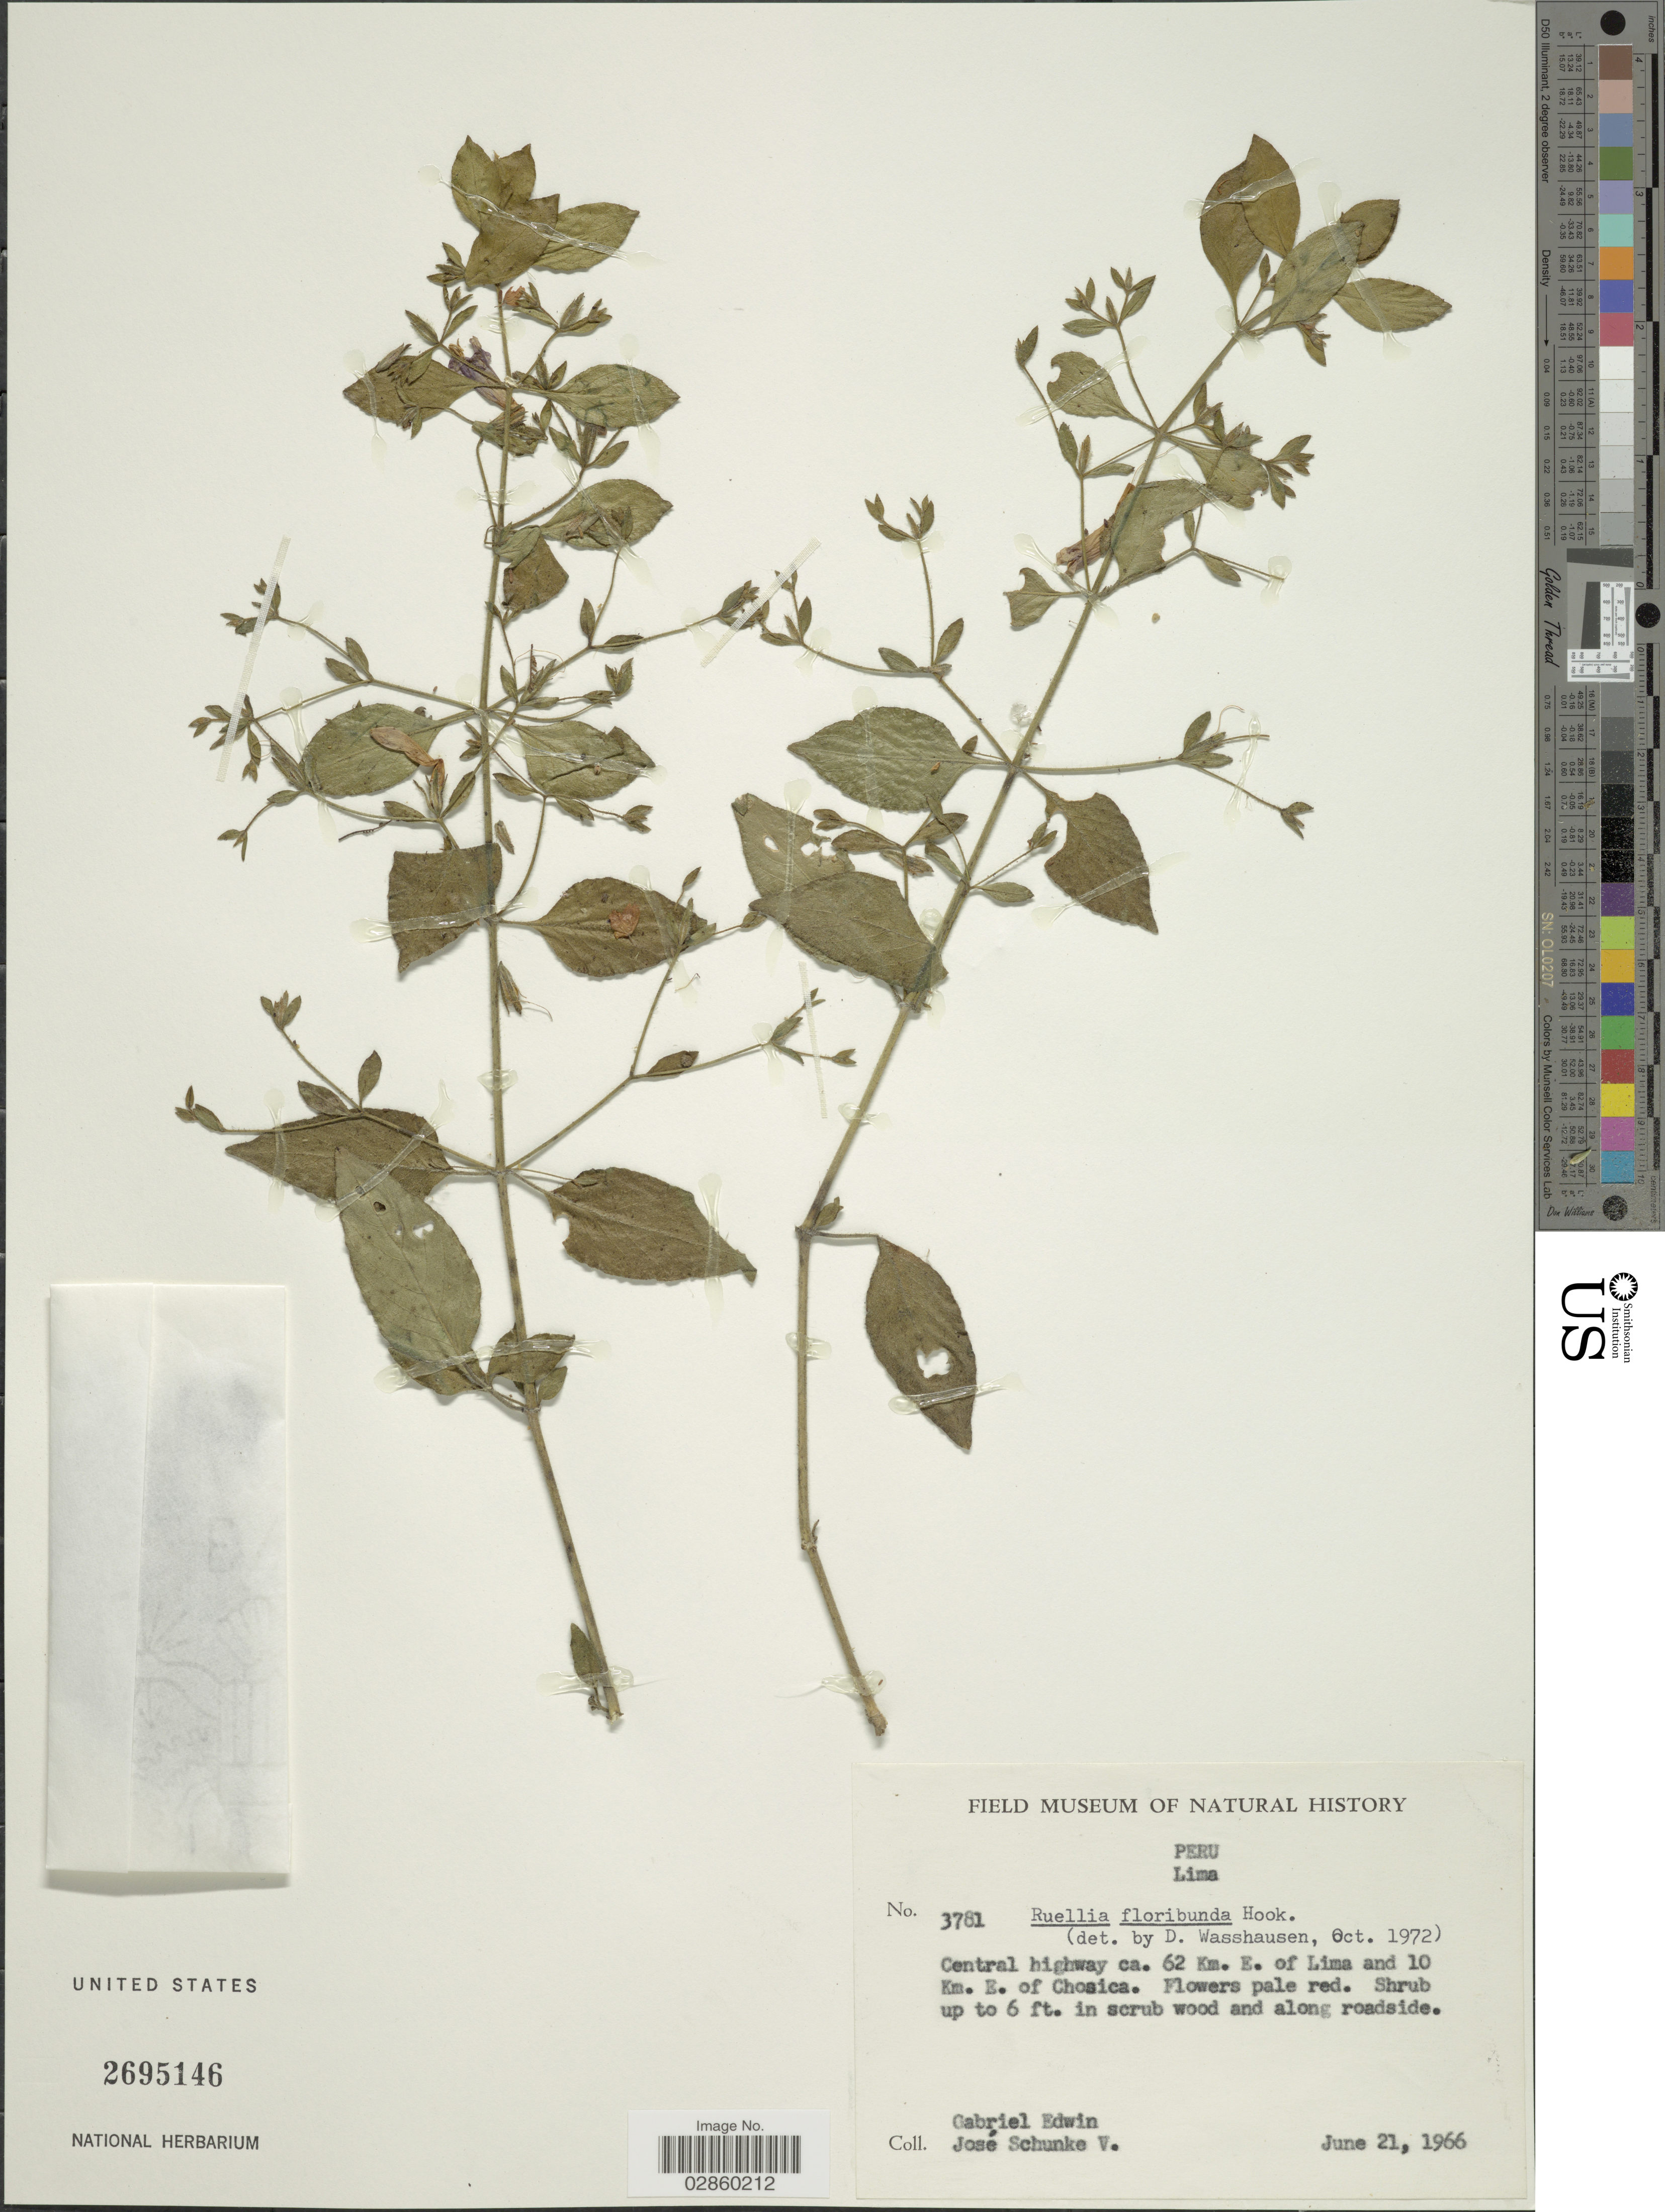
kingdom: Plantae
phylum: Tracheophyta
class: Magnoliopsida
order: Lamiales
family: Acanthaceae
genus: Ruellia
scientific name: Ruellia floribunda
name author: Hook.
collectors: G. Edwin & J. Schunke Vigo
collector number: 3781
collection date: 1966-06-21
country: Peru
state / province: Lima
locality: Central Highway ca. 62 Km. E. of Lima and 10 Km. E. of Chosica.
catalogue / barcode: US 2695146